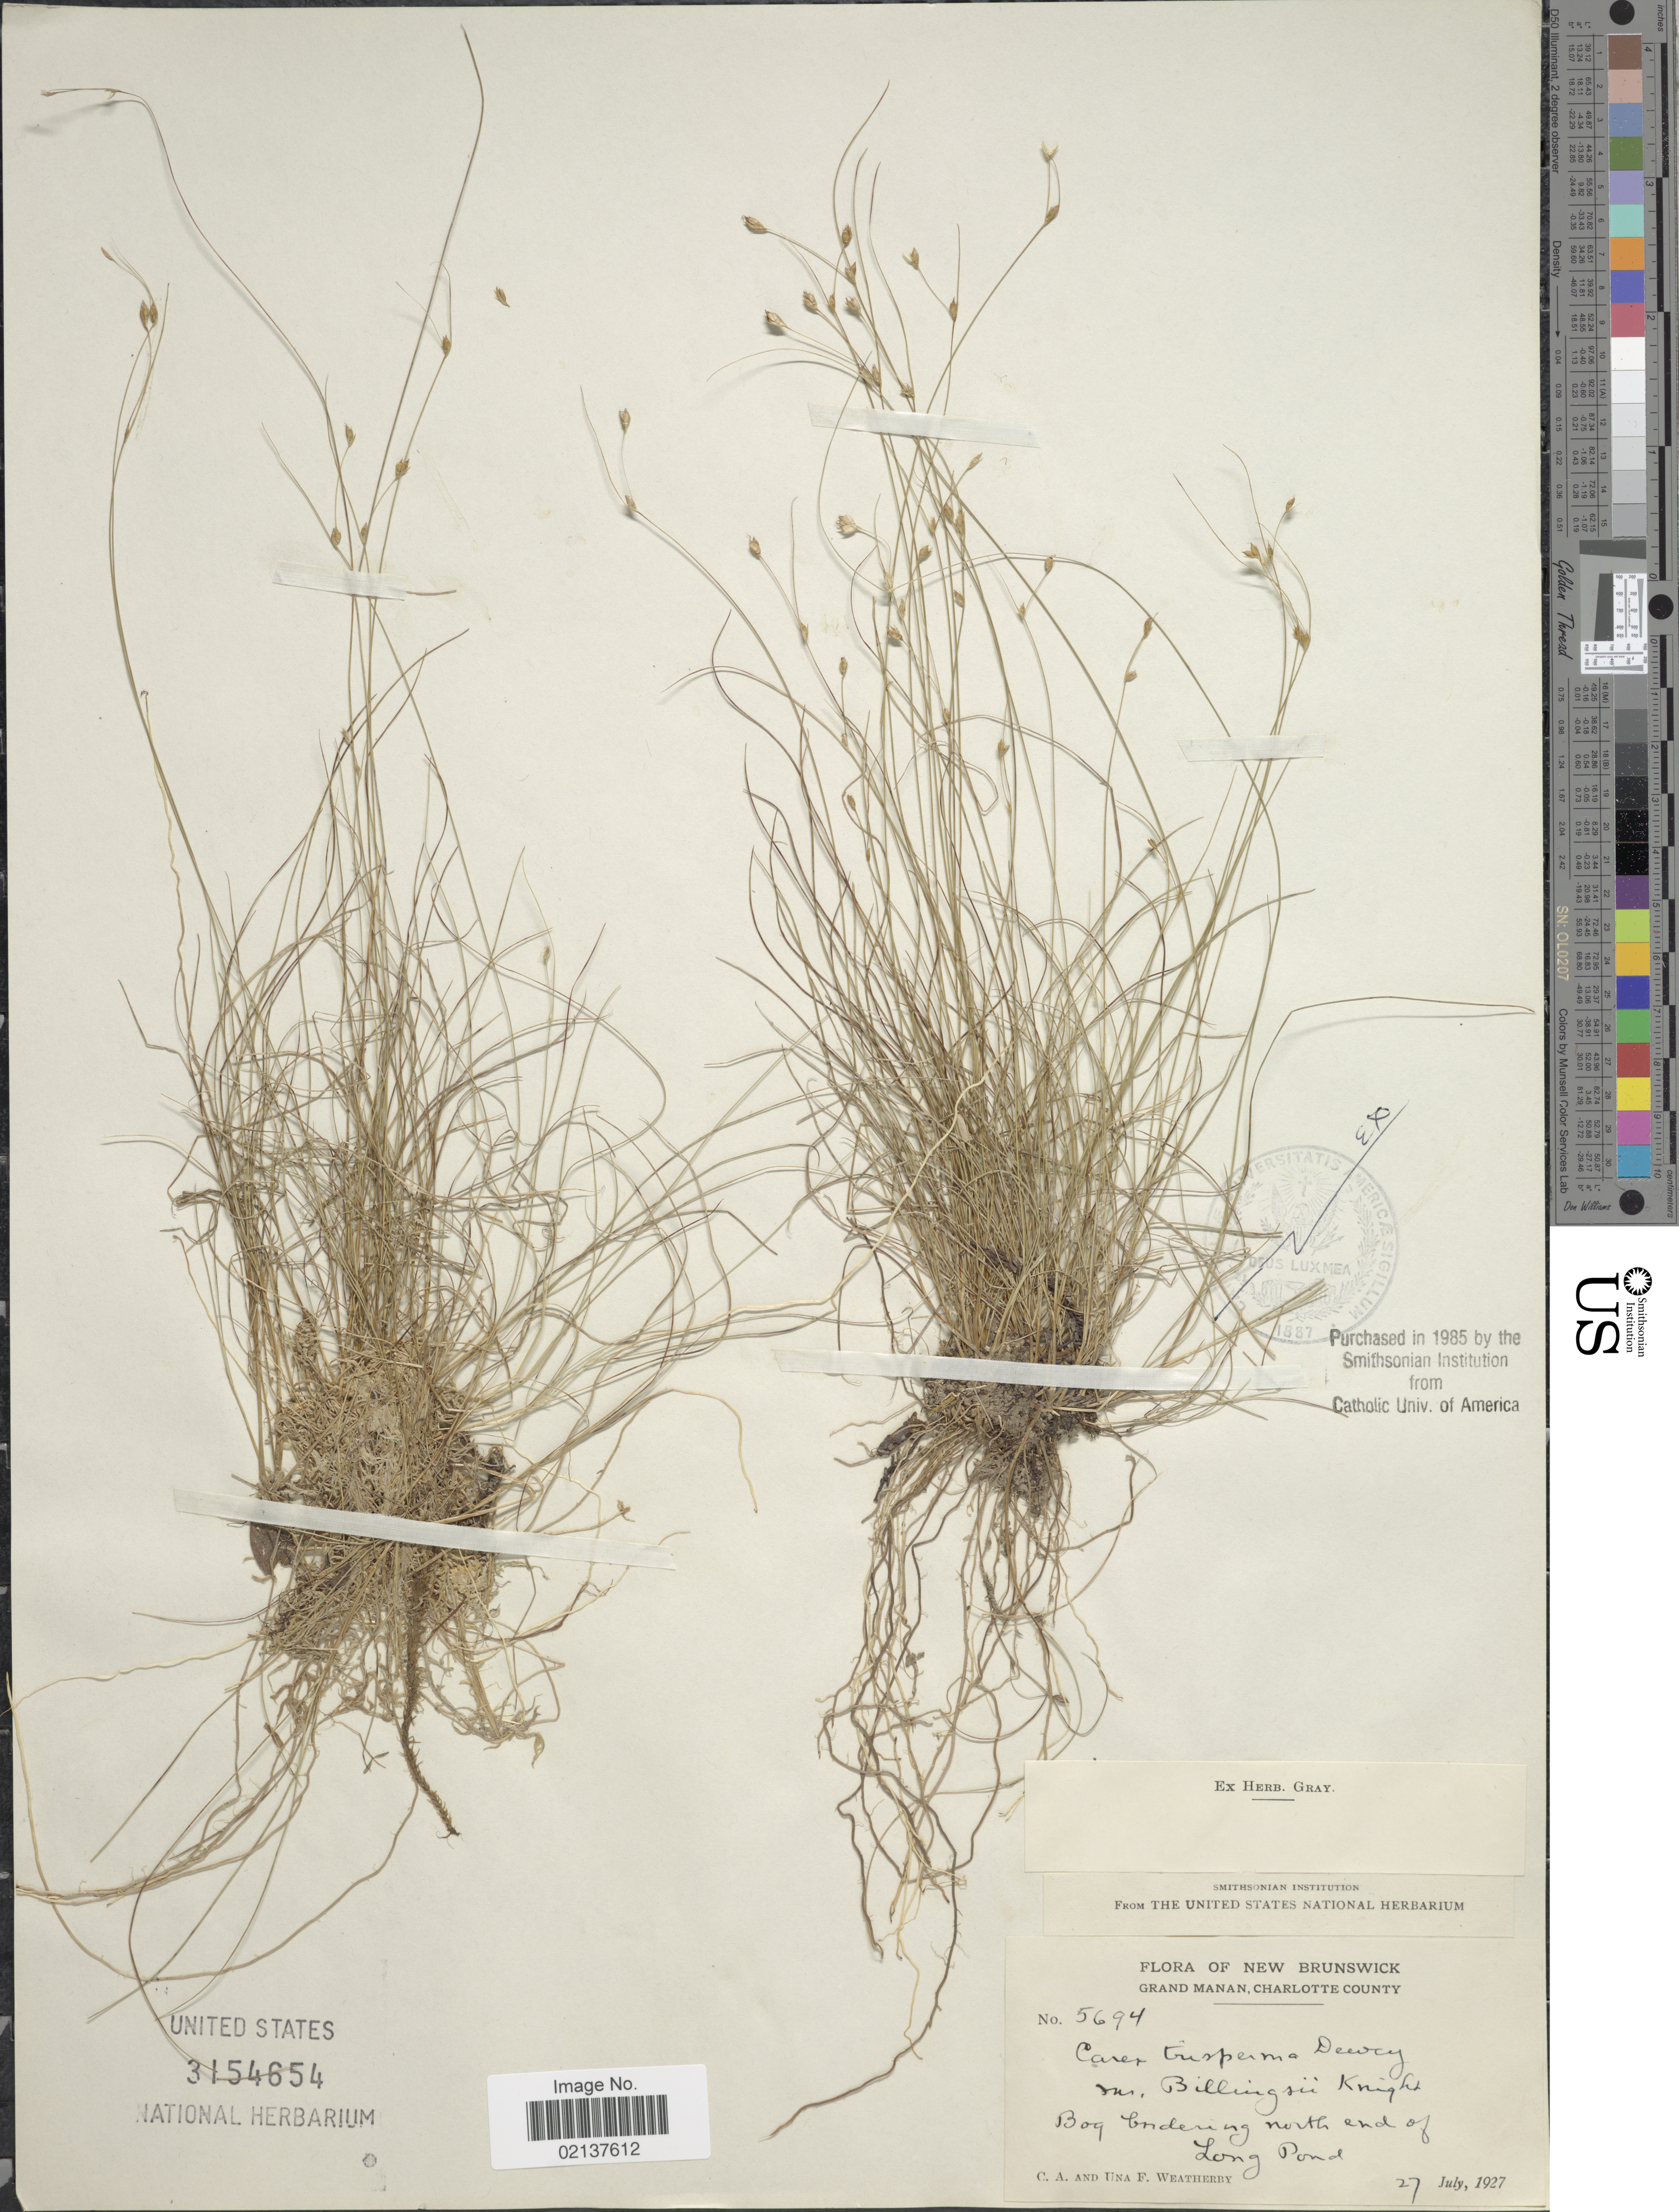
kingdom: Plantae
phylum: Tracheophyta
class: Liliopsida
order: Poales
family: Cyperaceae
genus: Carex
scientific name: Carex trisperma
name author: Dewey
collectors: C. A. Weatherby & U. Weatherby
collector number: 5694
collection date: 1927-07-27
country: Canada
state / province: New Brunswick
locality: Grand Manan, Charlotte County, north end of Long Pond.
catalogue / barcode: US 3154654